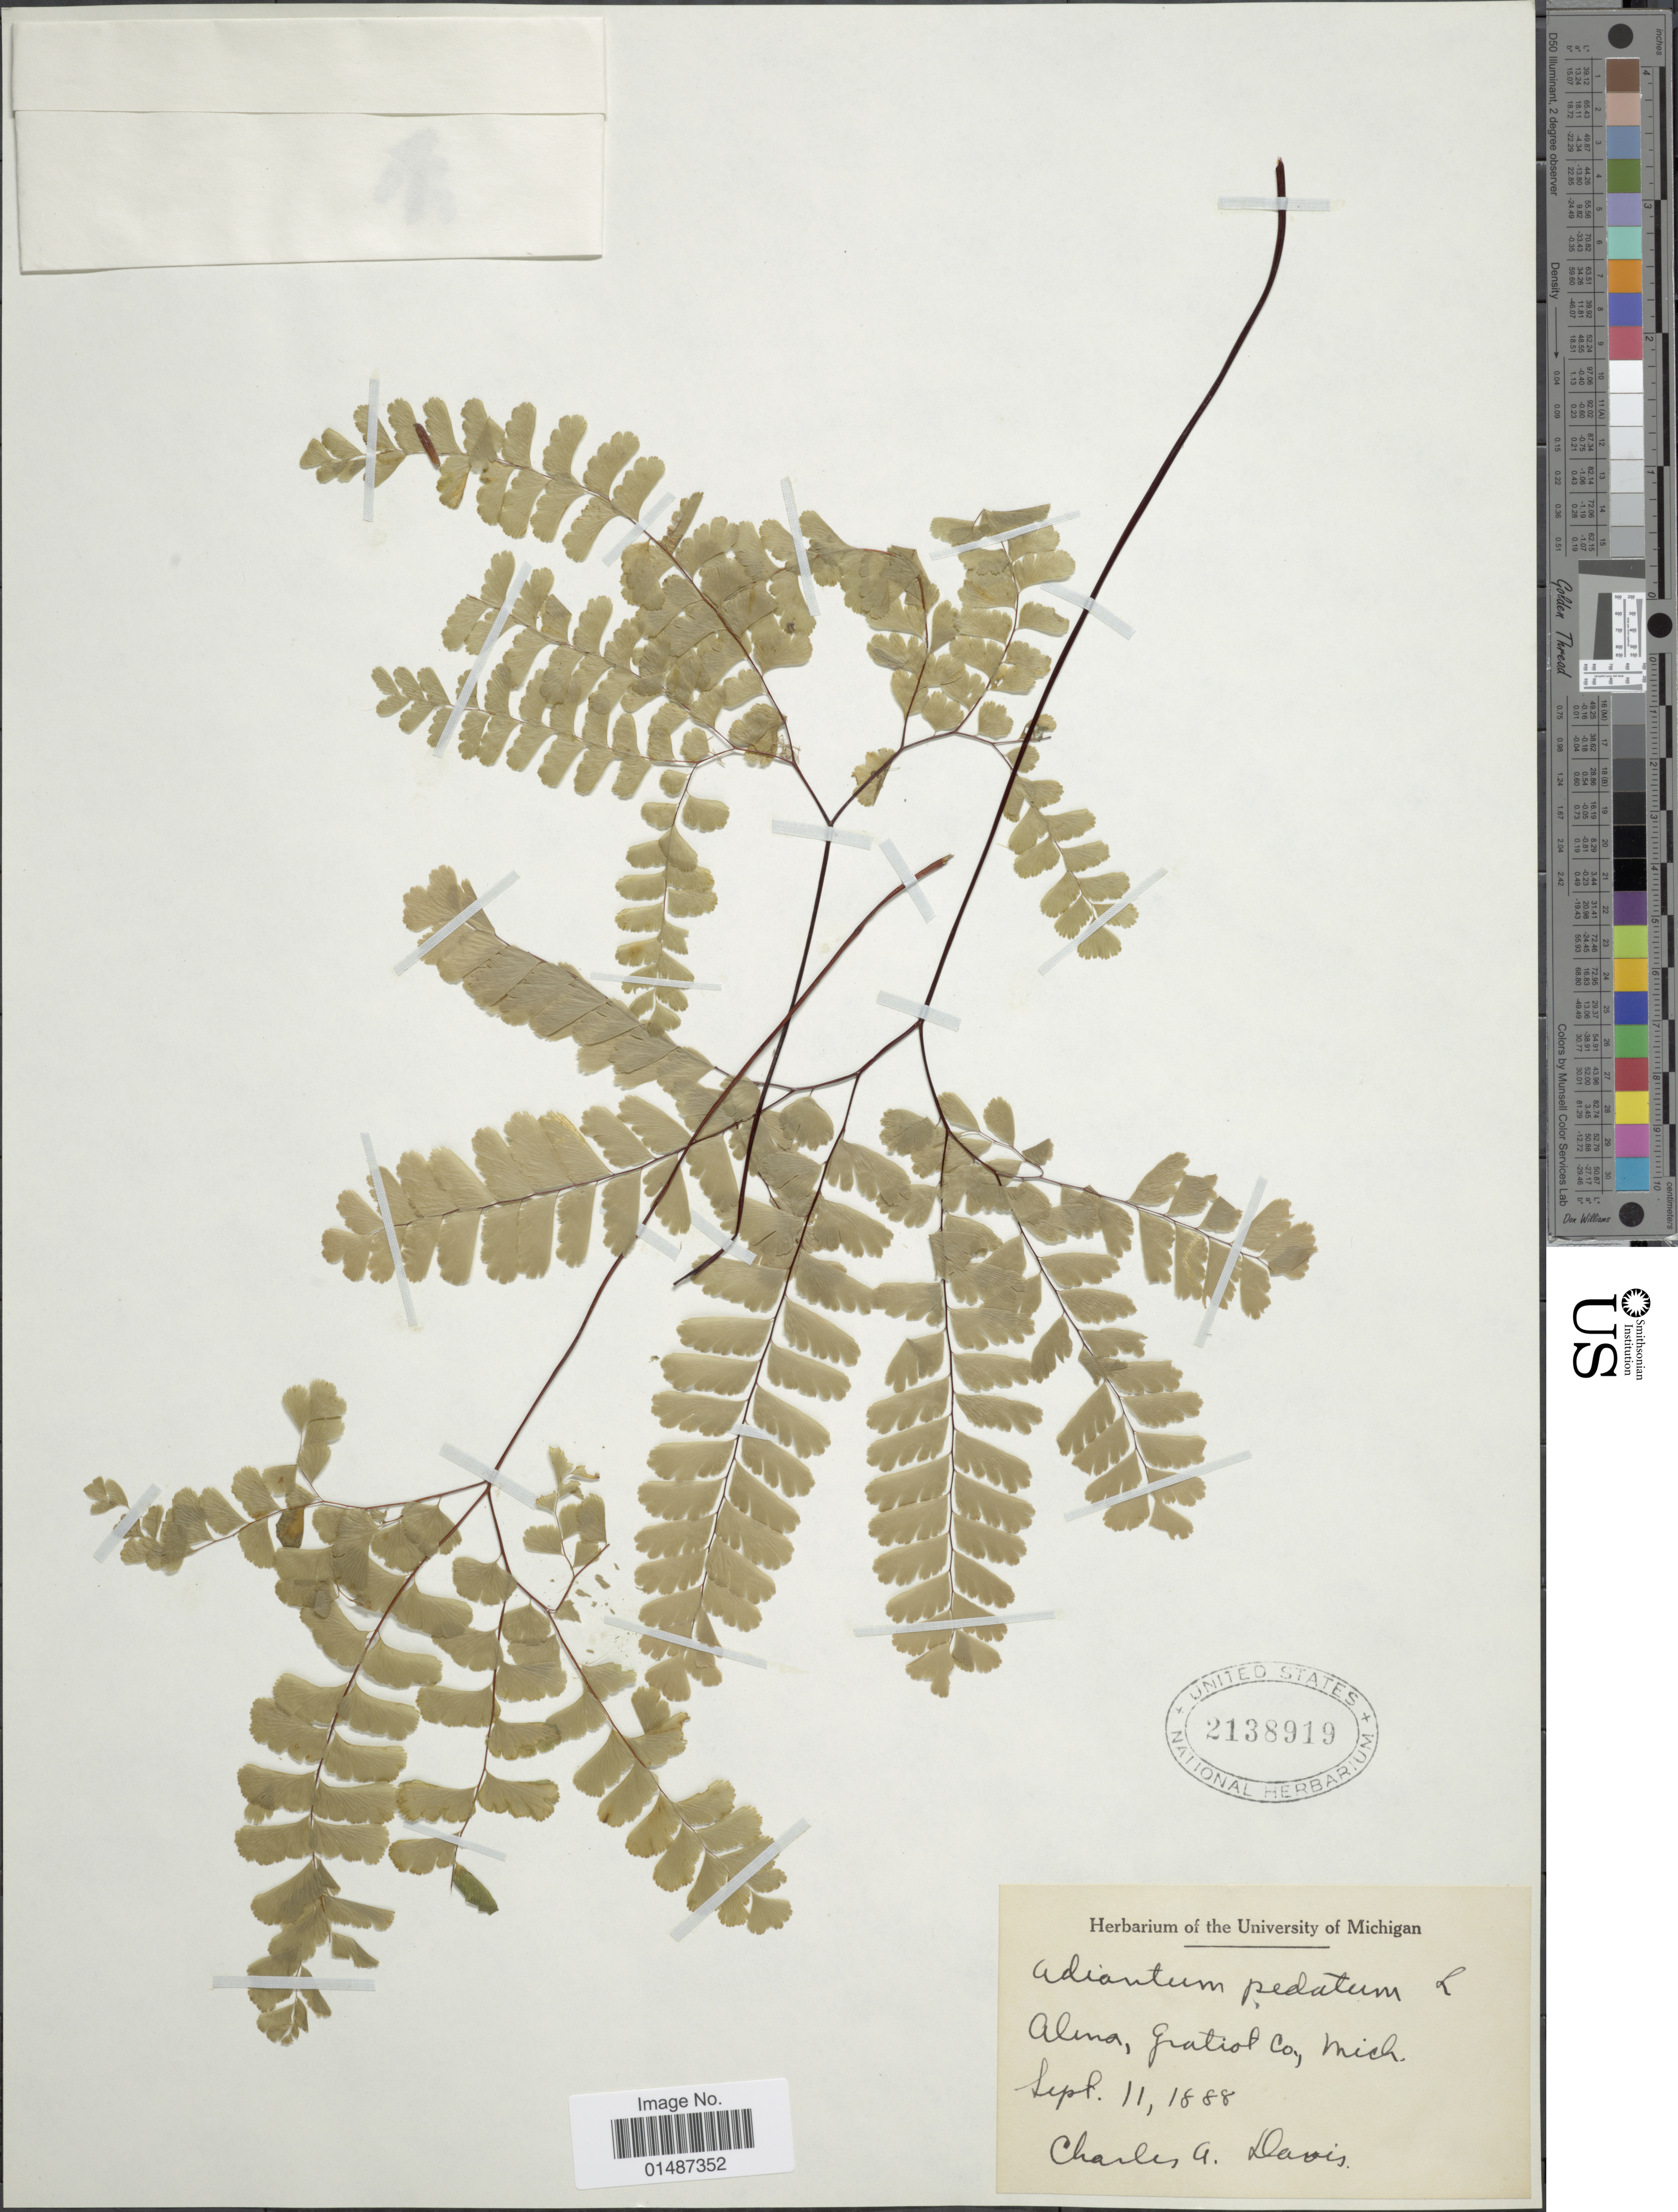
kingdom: Plantae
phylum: Tracheophyta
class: Polypodiopsida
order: Polypodiales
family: Pteridaceae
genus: Adiantum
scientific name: Adiantum pedatum var. pedatum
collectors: C. Davis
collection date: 1888-09-11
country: United States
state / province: Michigan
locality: Alena, Gratiot Co.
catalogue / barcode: US 2138919